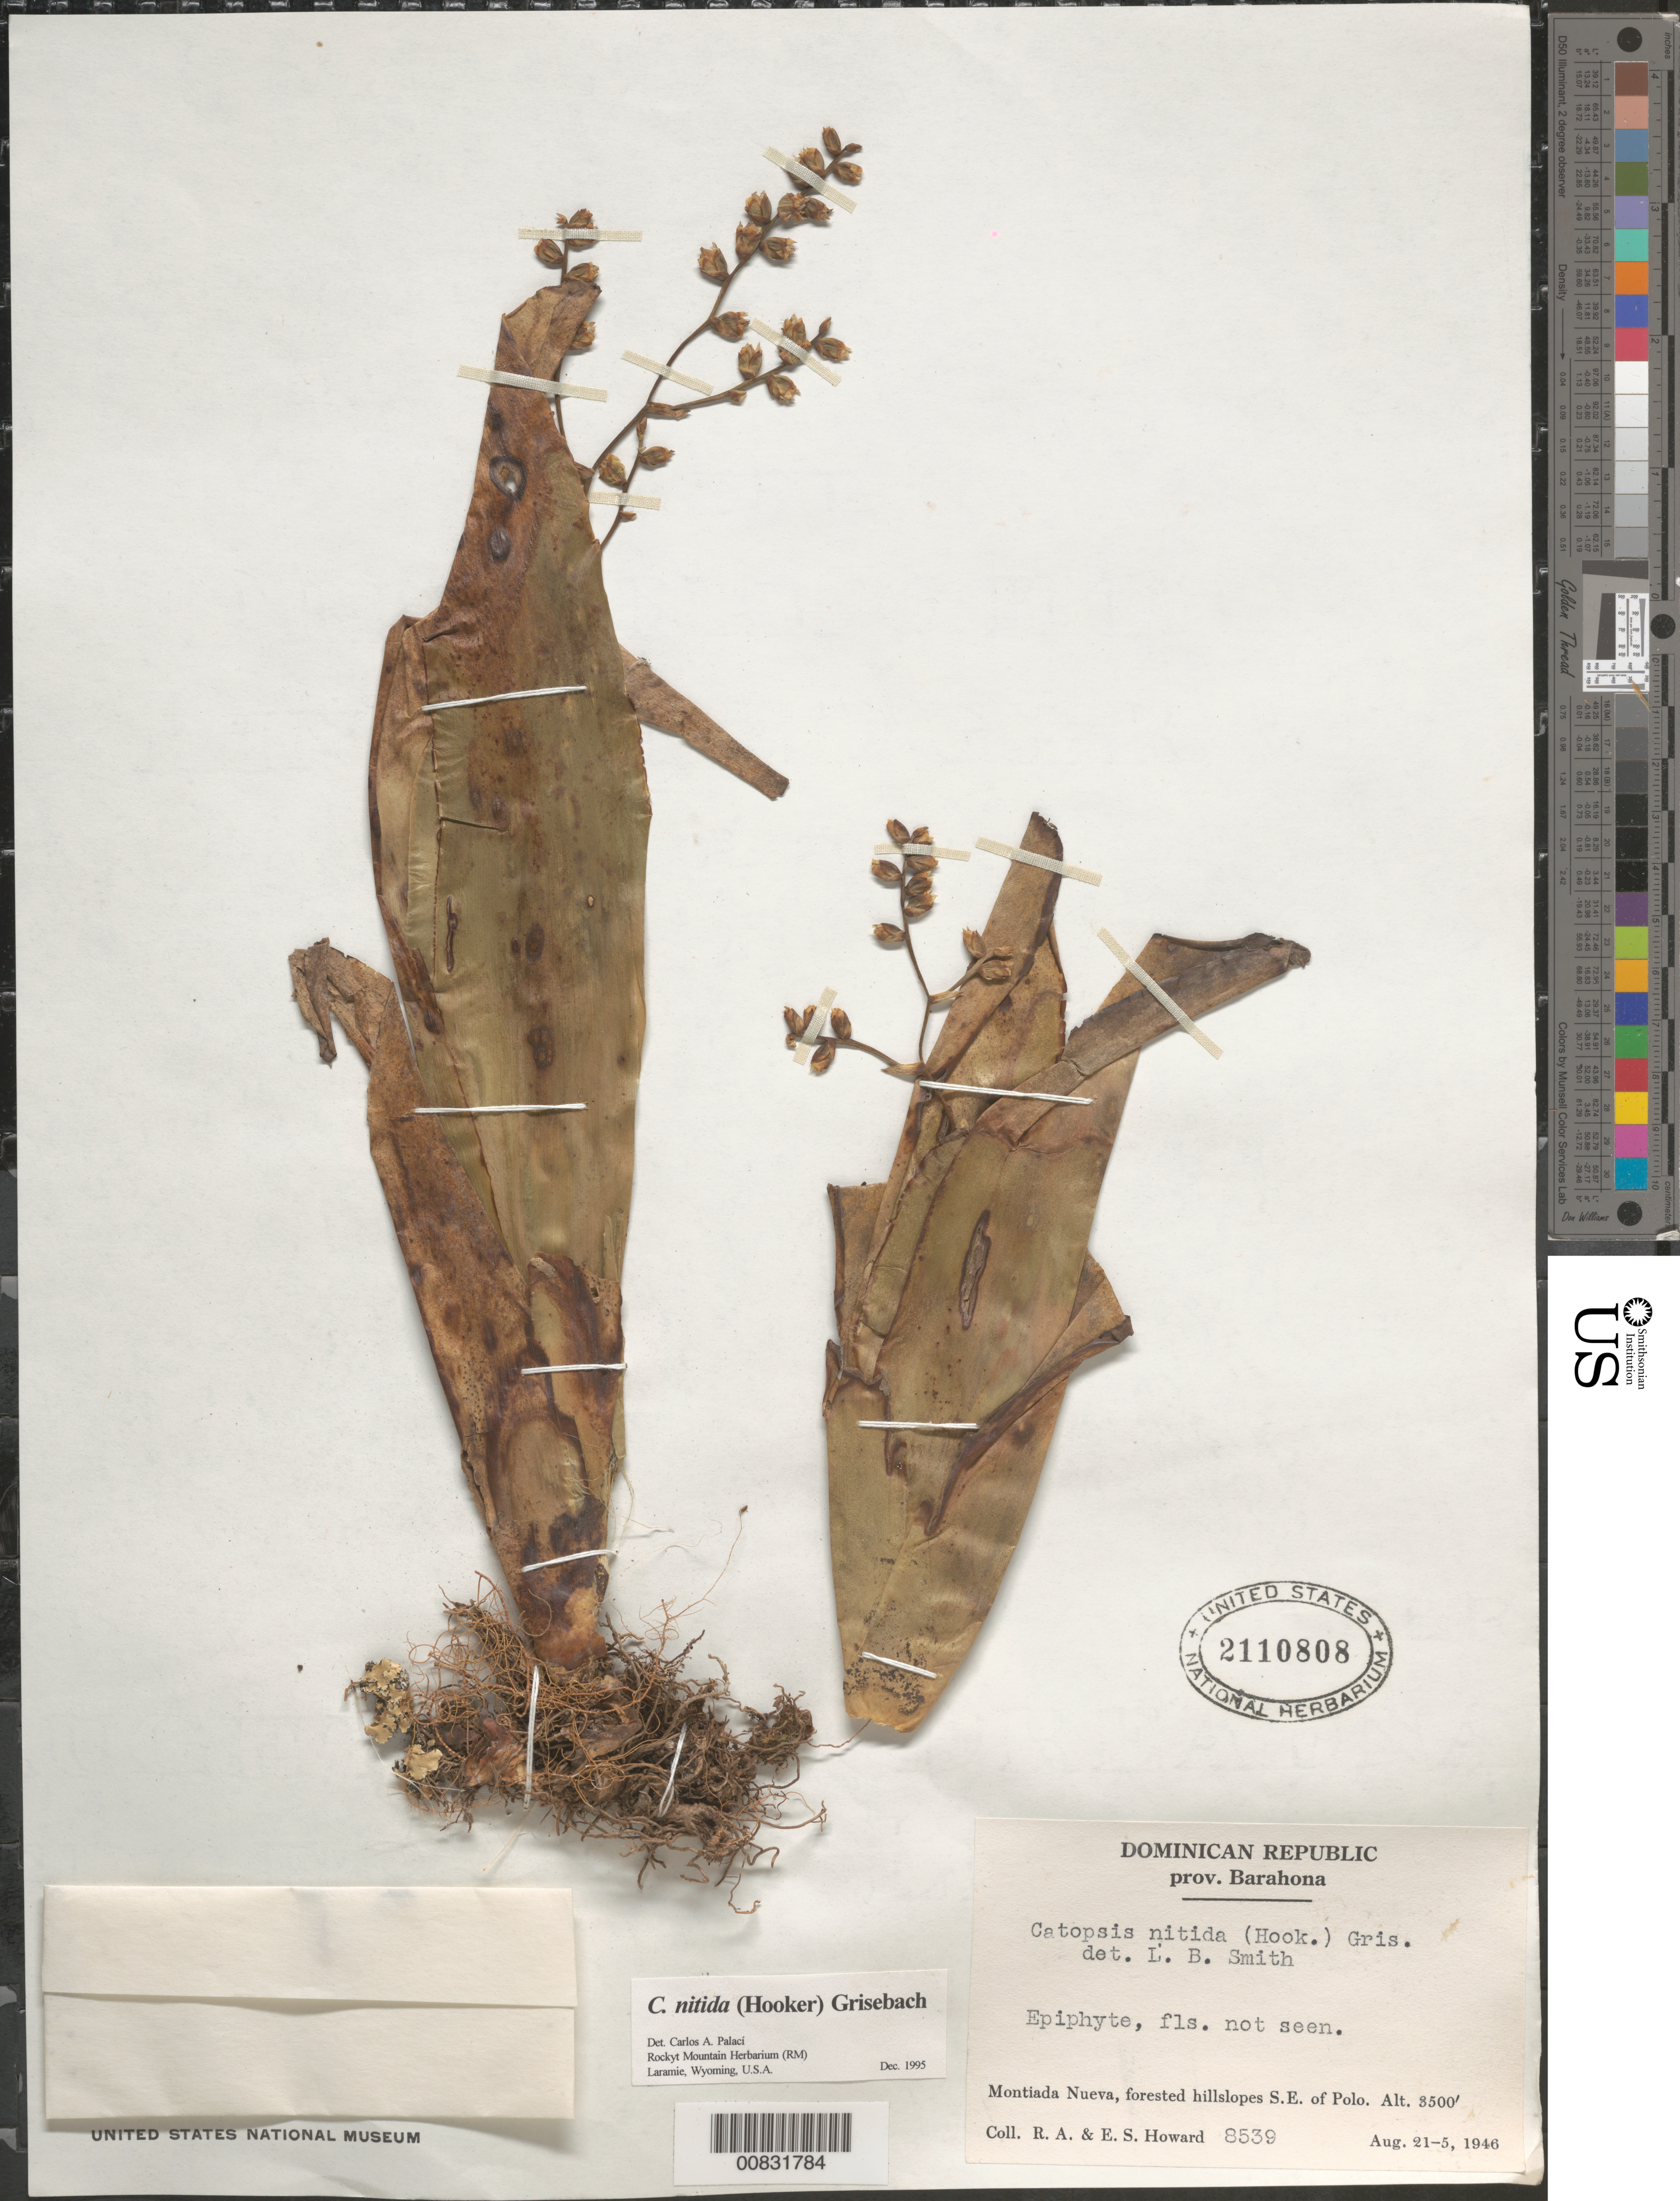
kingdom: Plantae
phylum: Tracheophyta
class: Liliopsida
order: Poales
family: Bromeliaceae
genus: Catopsis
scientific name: Catopsis nitida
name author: (Hook.) Griseb.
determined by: Palací, C. A., (RM), University of Wyoming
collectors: R. A. Howard & E. S. Howard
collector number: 8359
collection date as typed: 21 Aug 1946 to 25 Aug 1946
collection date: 1946-08-21/1946-08-25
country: Dominican Republic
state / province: Barahona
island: Hispaniola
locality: Montiada Nueva, forested hillslopes S. E. of Polo.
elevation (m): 1067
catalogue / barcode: US 2110808